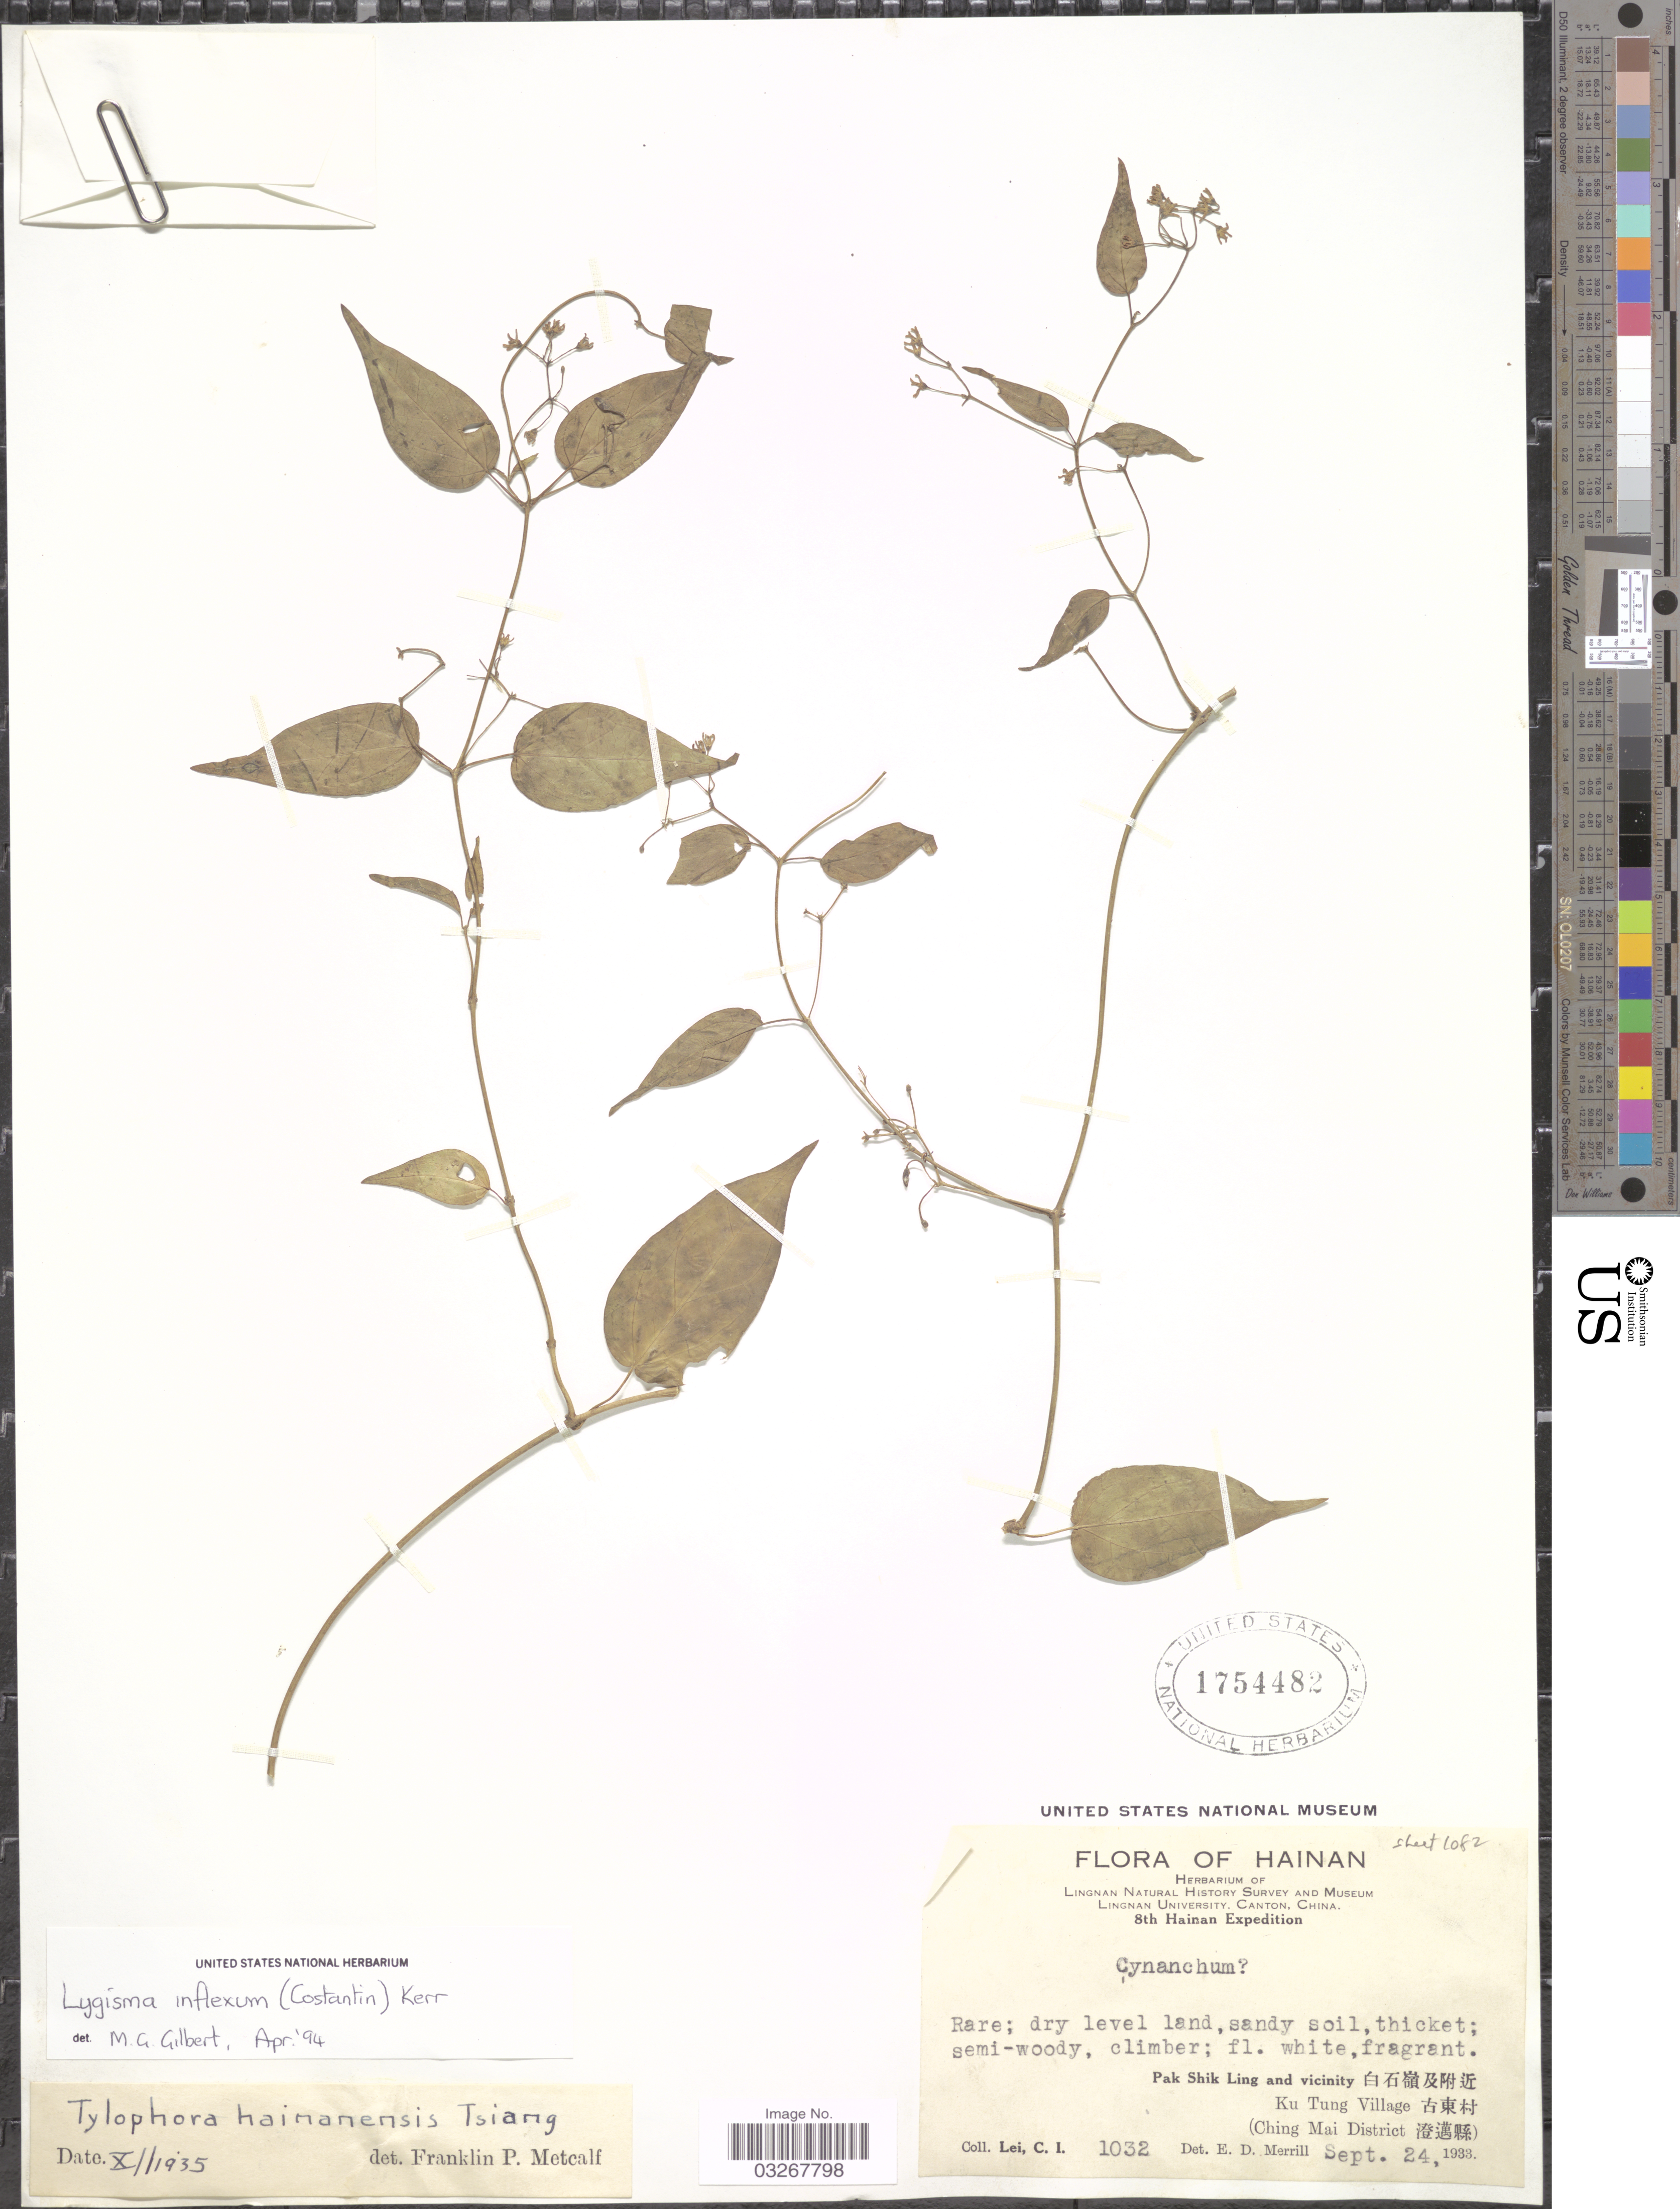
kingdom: Plantae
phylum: Tracheophyta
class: Magnoliopsida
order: Gentianales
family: Apocynaceae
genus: Lygisma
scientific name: Lygisma inflexum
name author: (Constantin) Kerr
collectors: C. I. Lei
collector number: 1032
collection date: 1933-09-24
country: China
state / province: Hainan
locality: Pak Shik Ling and vicinity X. Ku Tung Village X. (Ching Mai District X).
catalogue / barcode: US 1754482